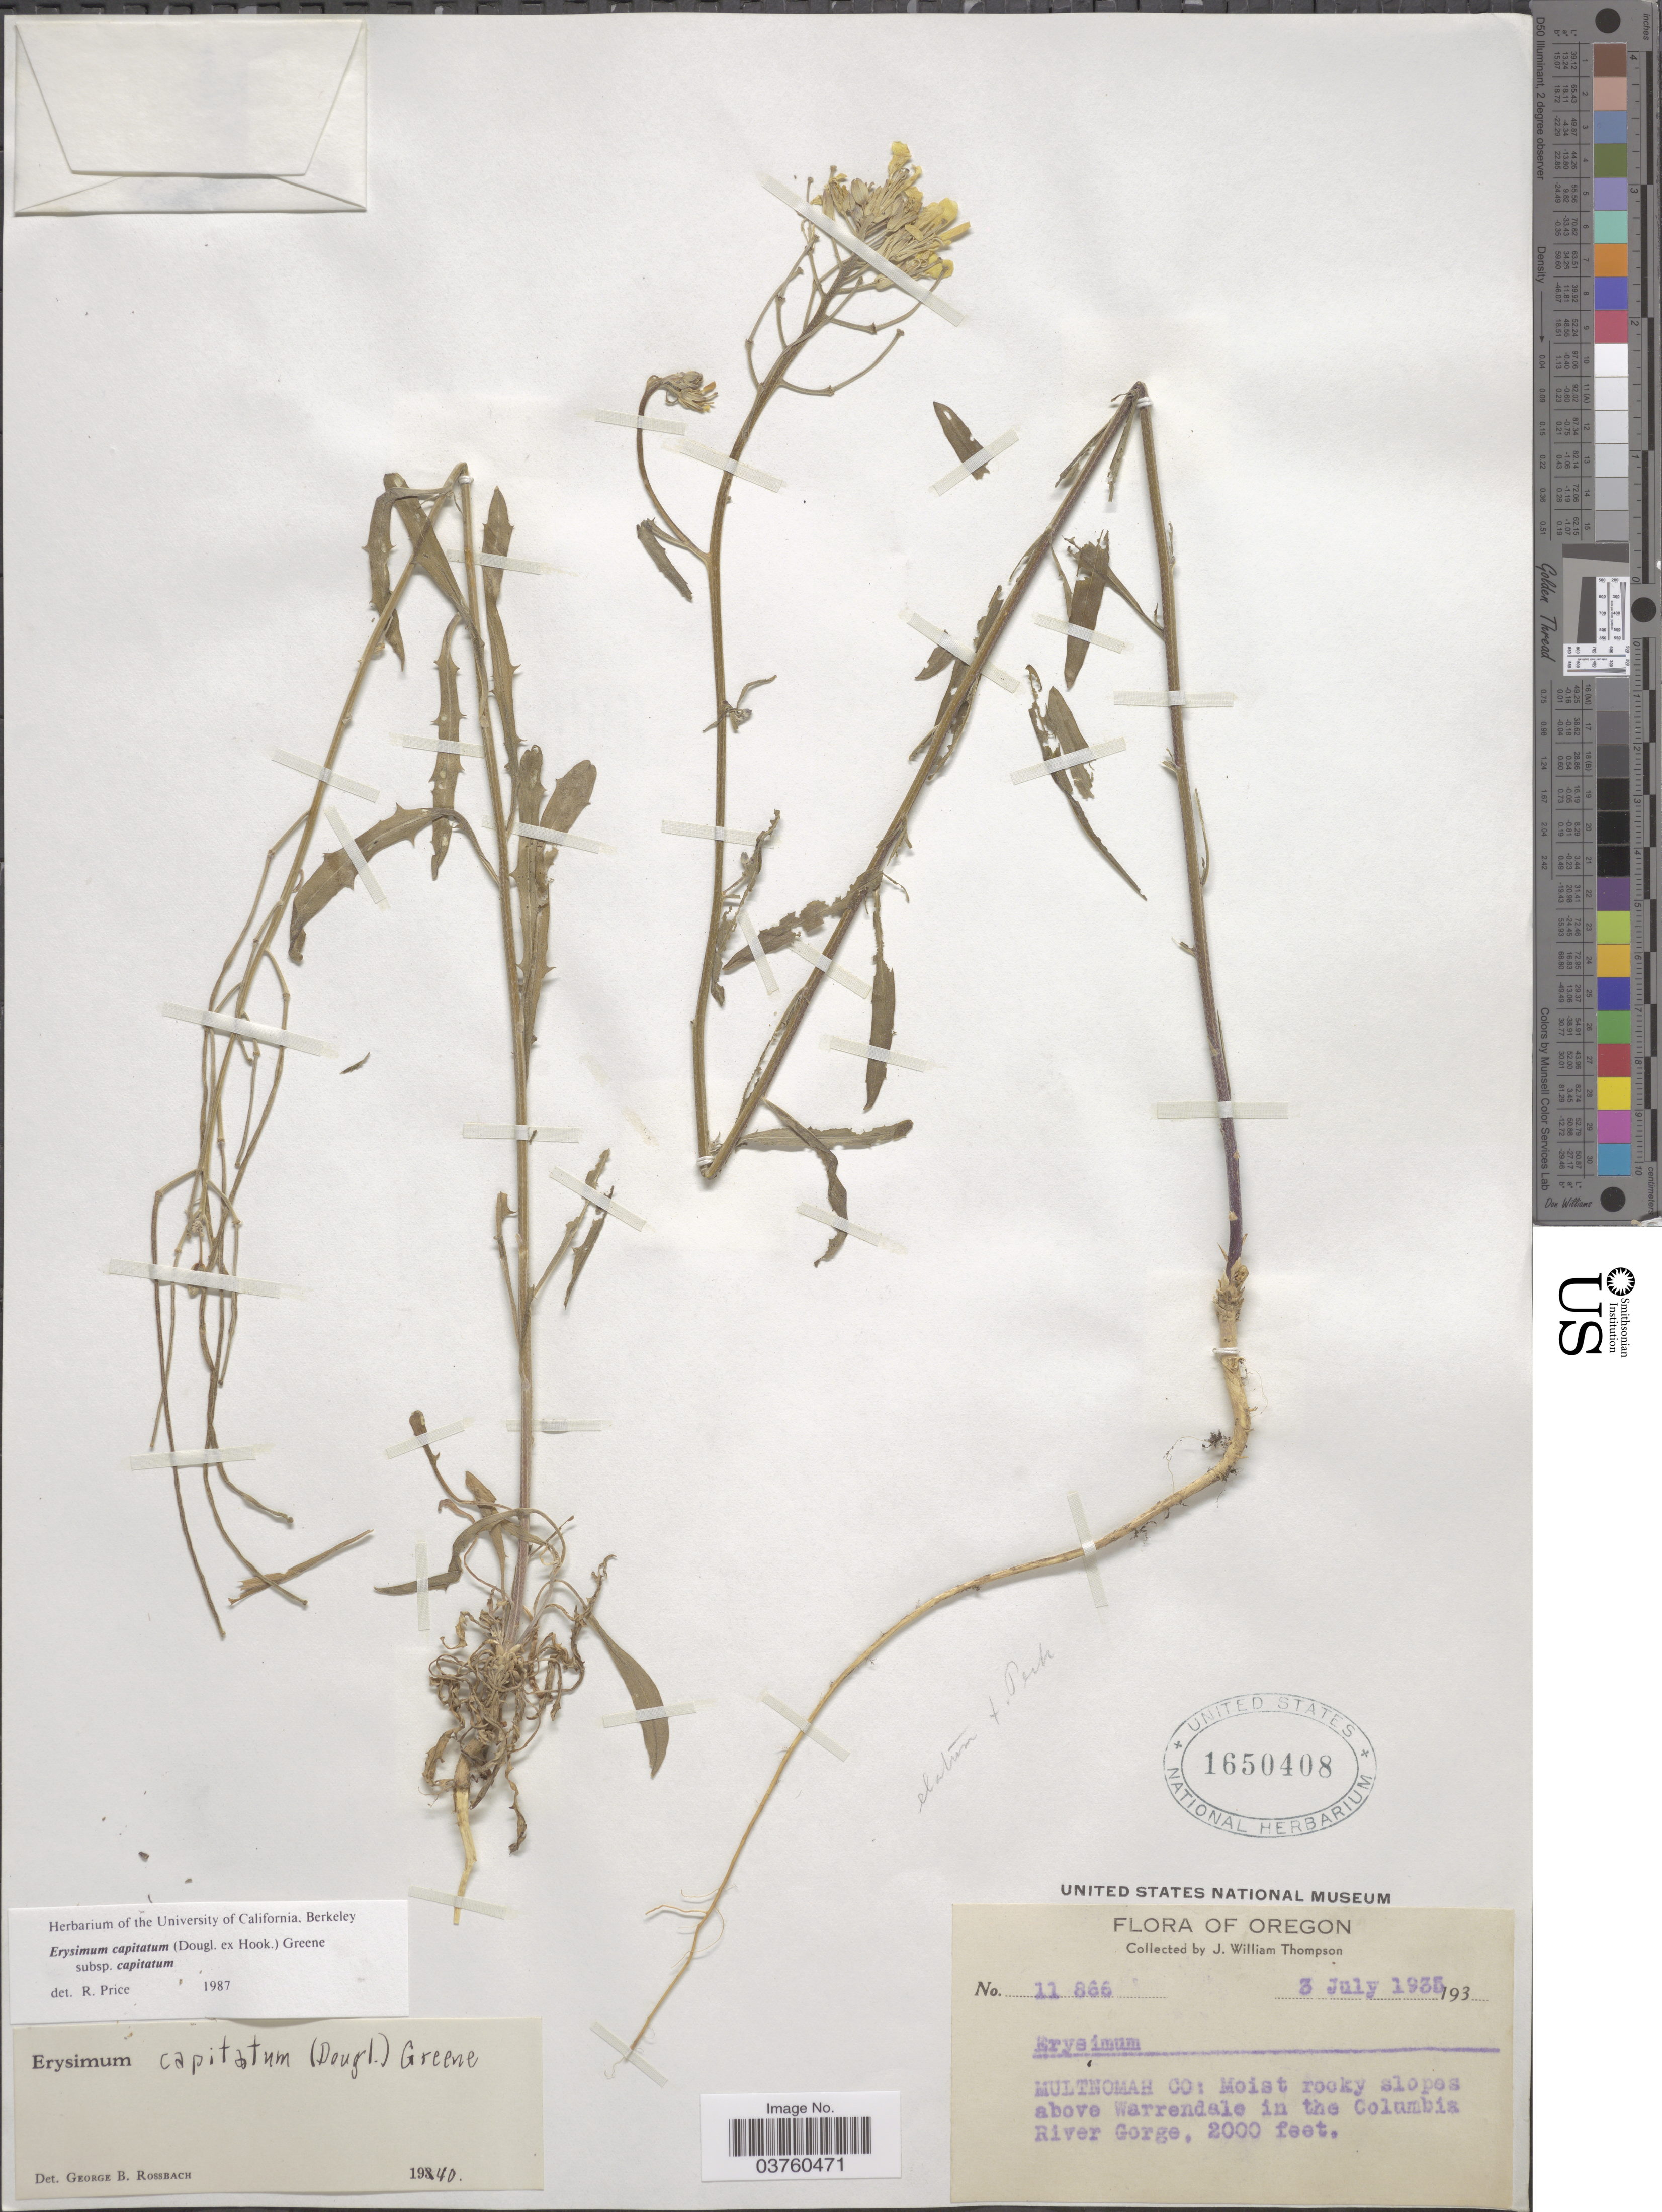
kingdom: Plantae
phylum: Tracheophyta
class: Magnoliopsida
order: Brassicales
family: Brassicaceae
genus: Erysimum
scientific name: Erysimum capitatum subsp. capitatum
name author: (Douglas ex Hook.) Greene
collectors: J. W. Thompson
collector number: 11866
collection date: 1935-07-03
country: United States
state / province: Oregon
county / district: Multnomah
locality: Multnomah Co: Moist rocky slopes above Warrendale in the Columbia River Gorge.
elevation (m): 610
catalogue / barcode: US 1650408